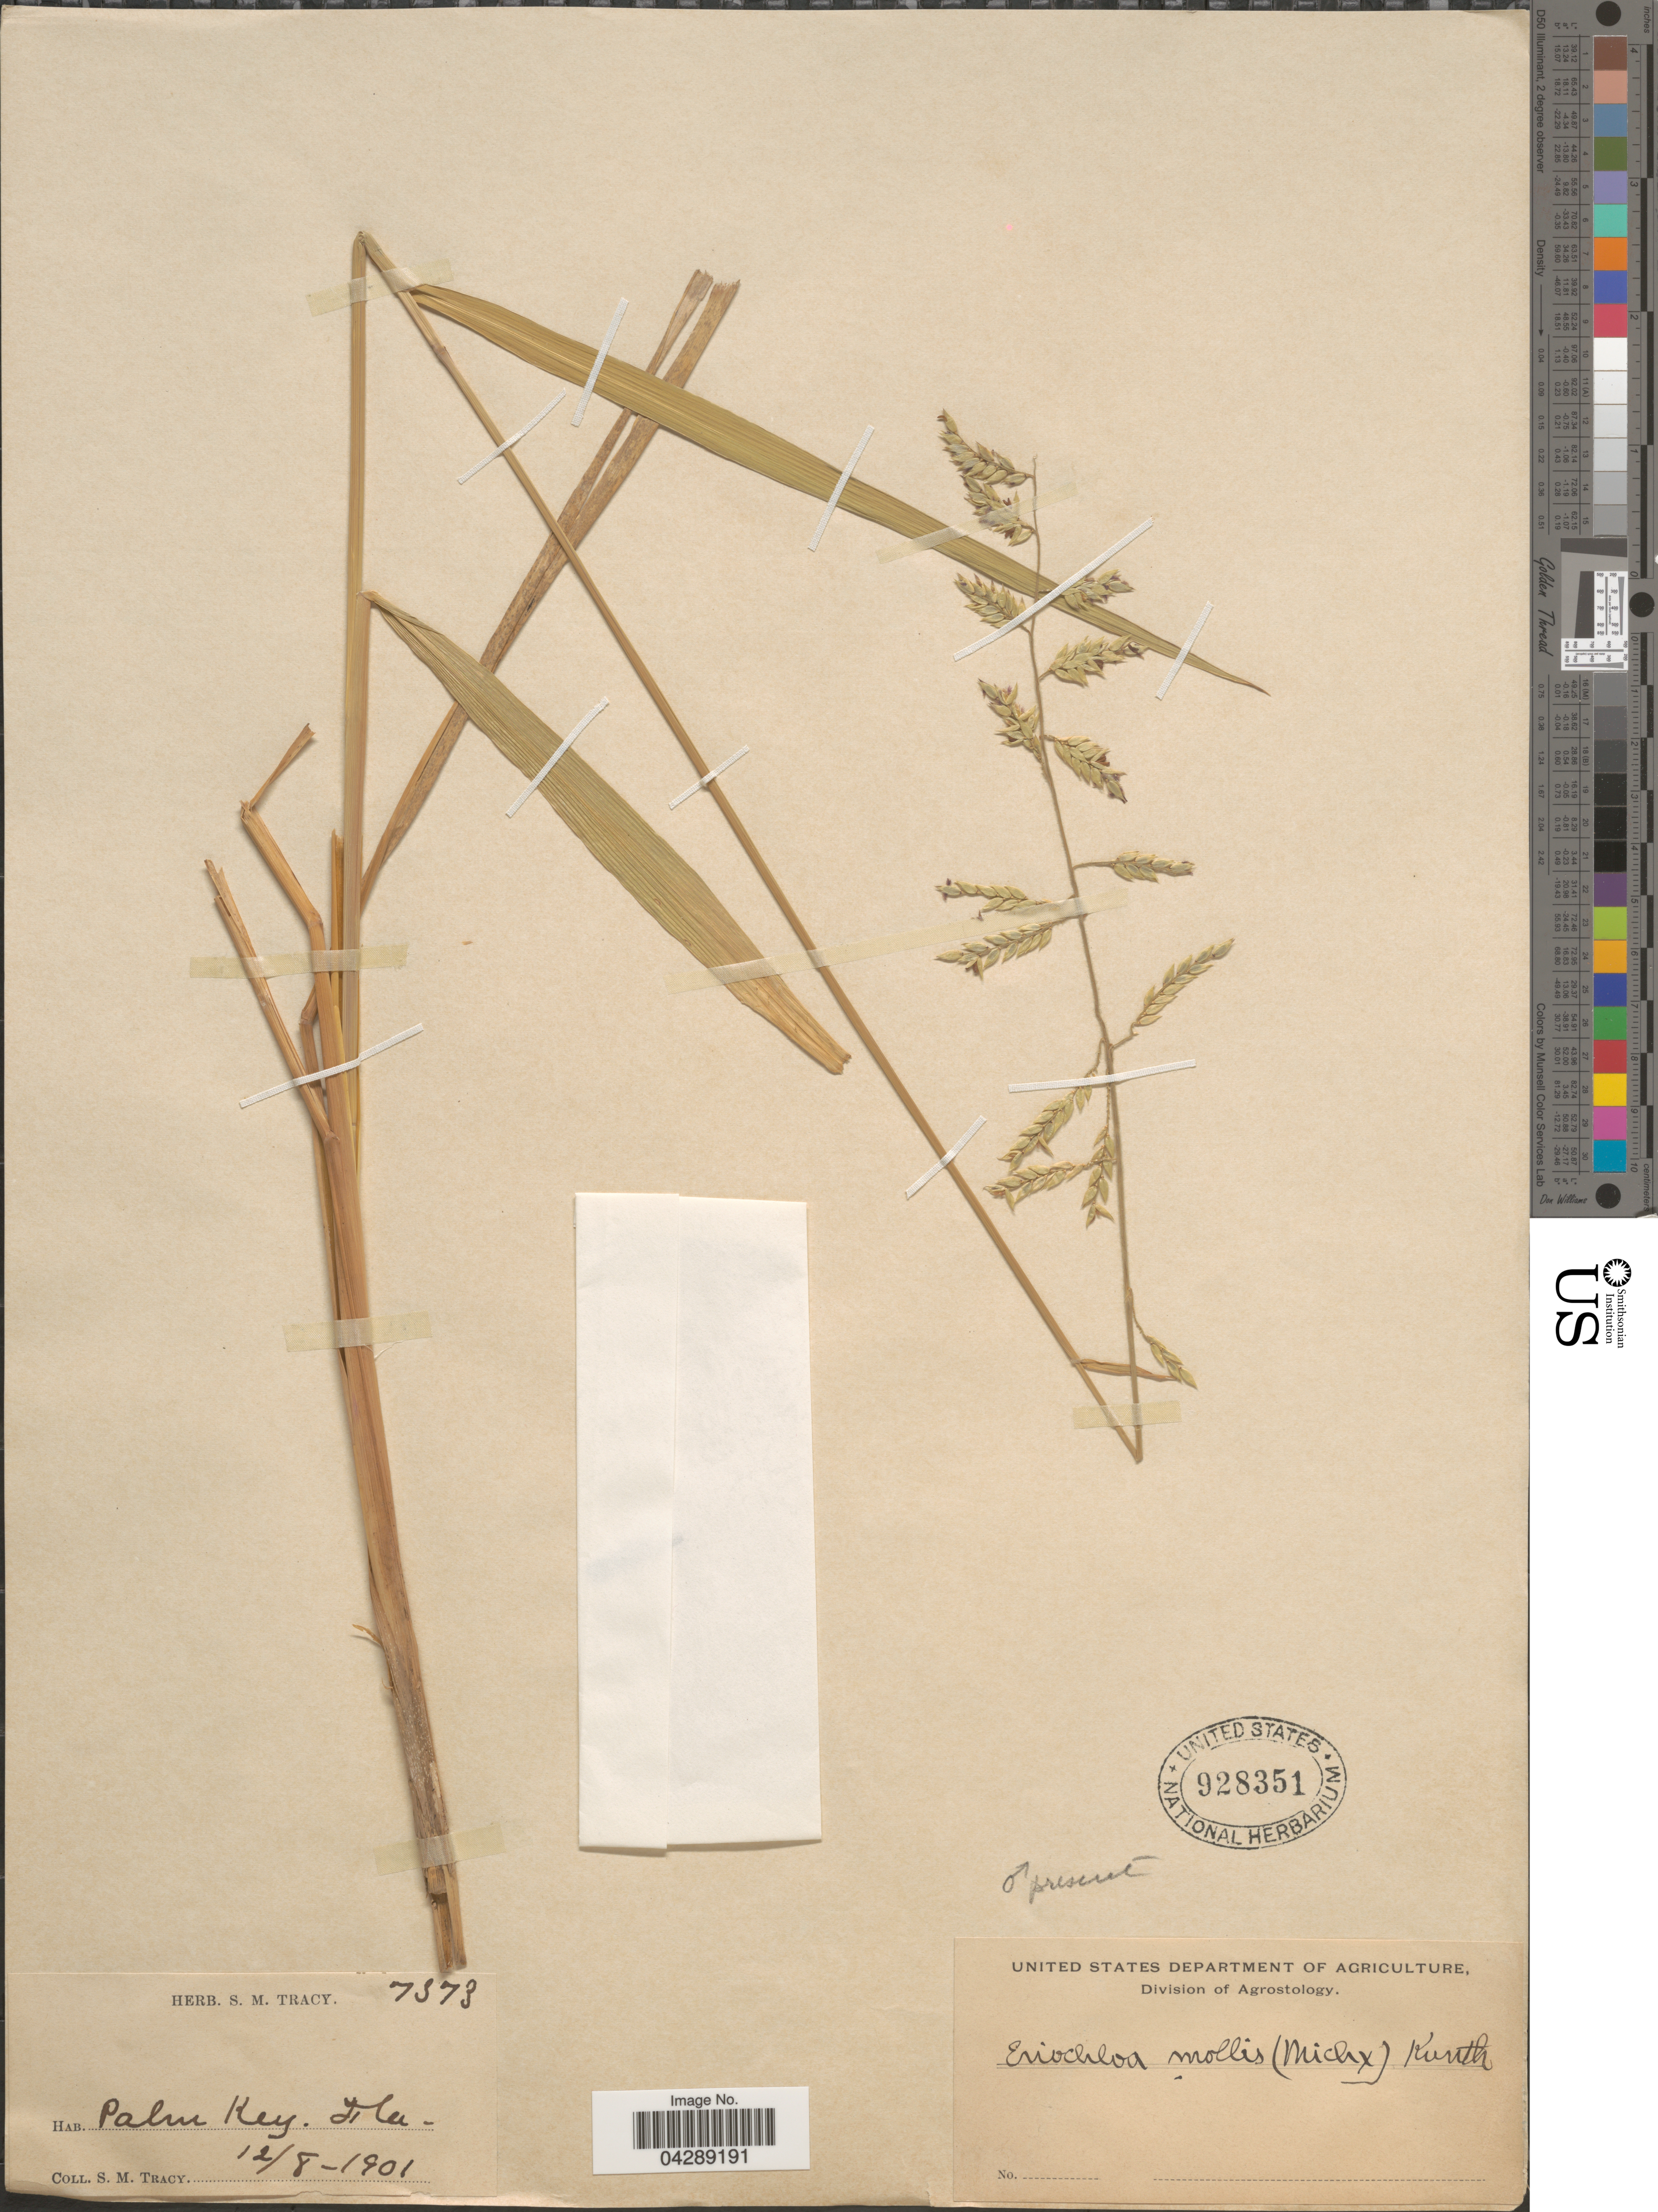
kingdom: Plantae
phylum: Tracheophyta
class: Liliopsida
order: Poales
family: Poaceae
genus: Eriochloa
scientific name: Eriochloa michauxii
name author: (Poir.) Hitchc.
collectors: S. M. Tracy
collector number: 7373*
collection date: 1901-12-08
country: United States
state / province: Florida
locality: Palm Key.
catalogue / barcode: US 928351